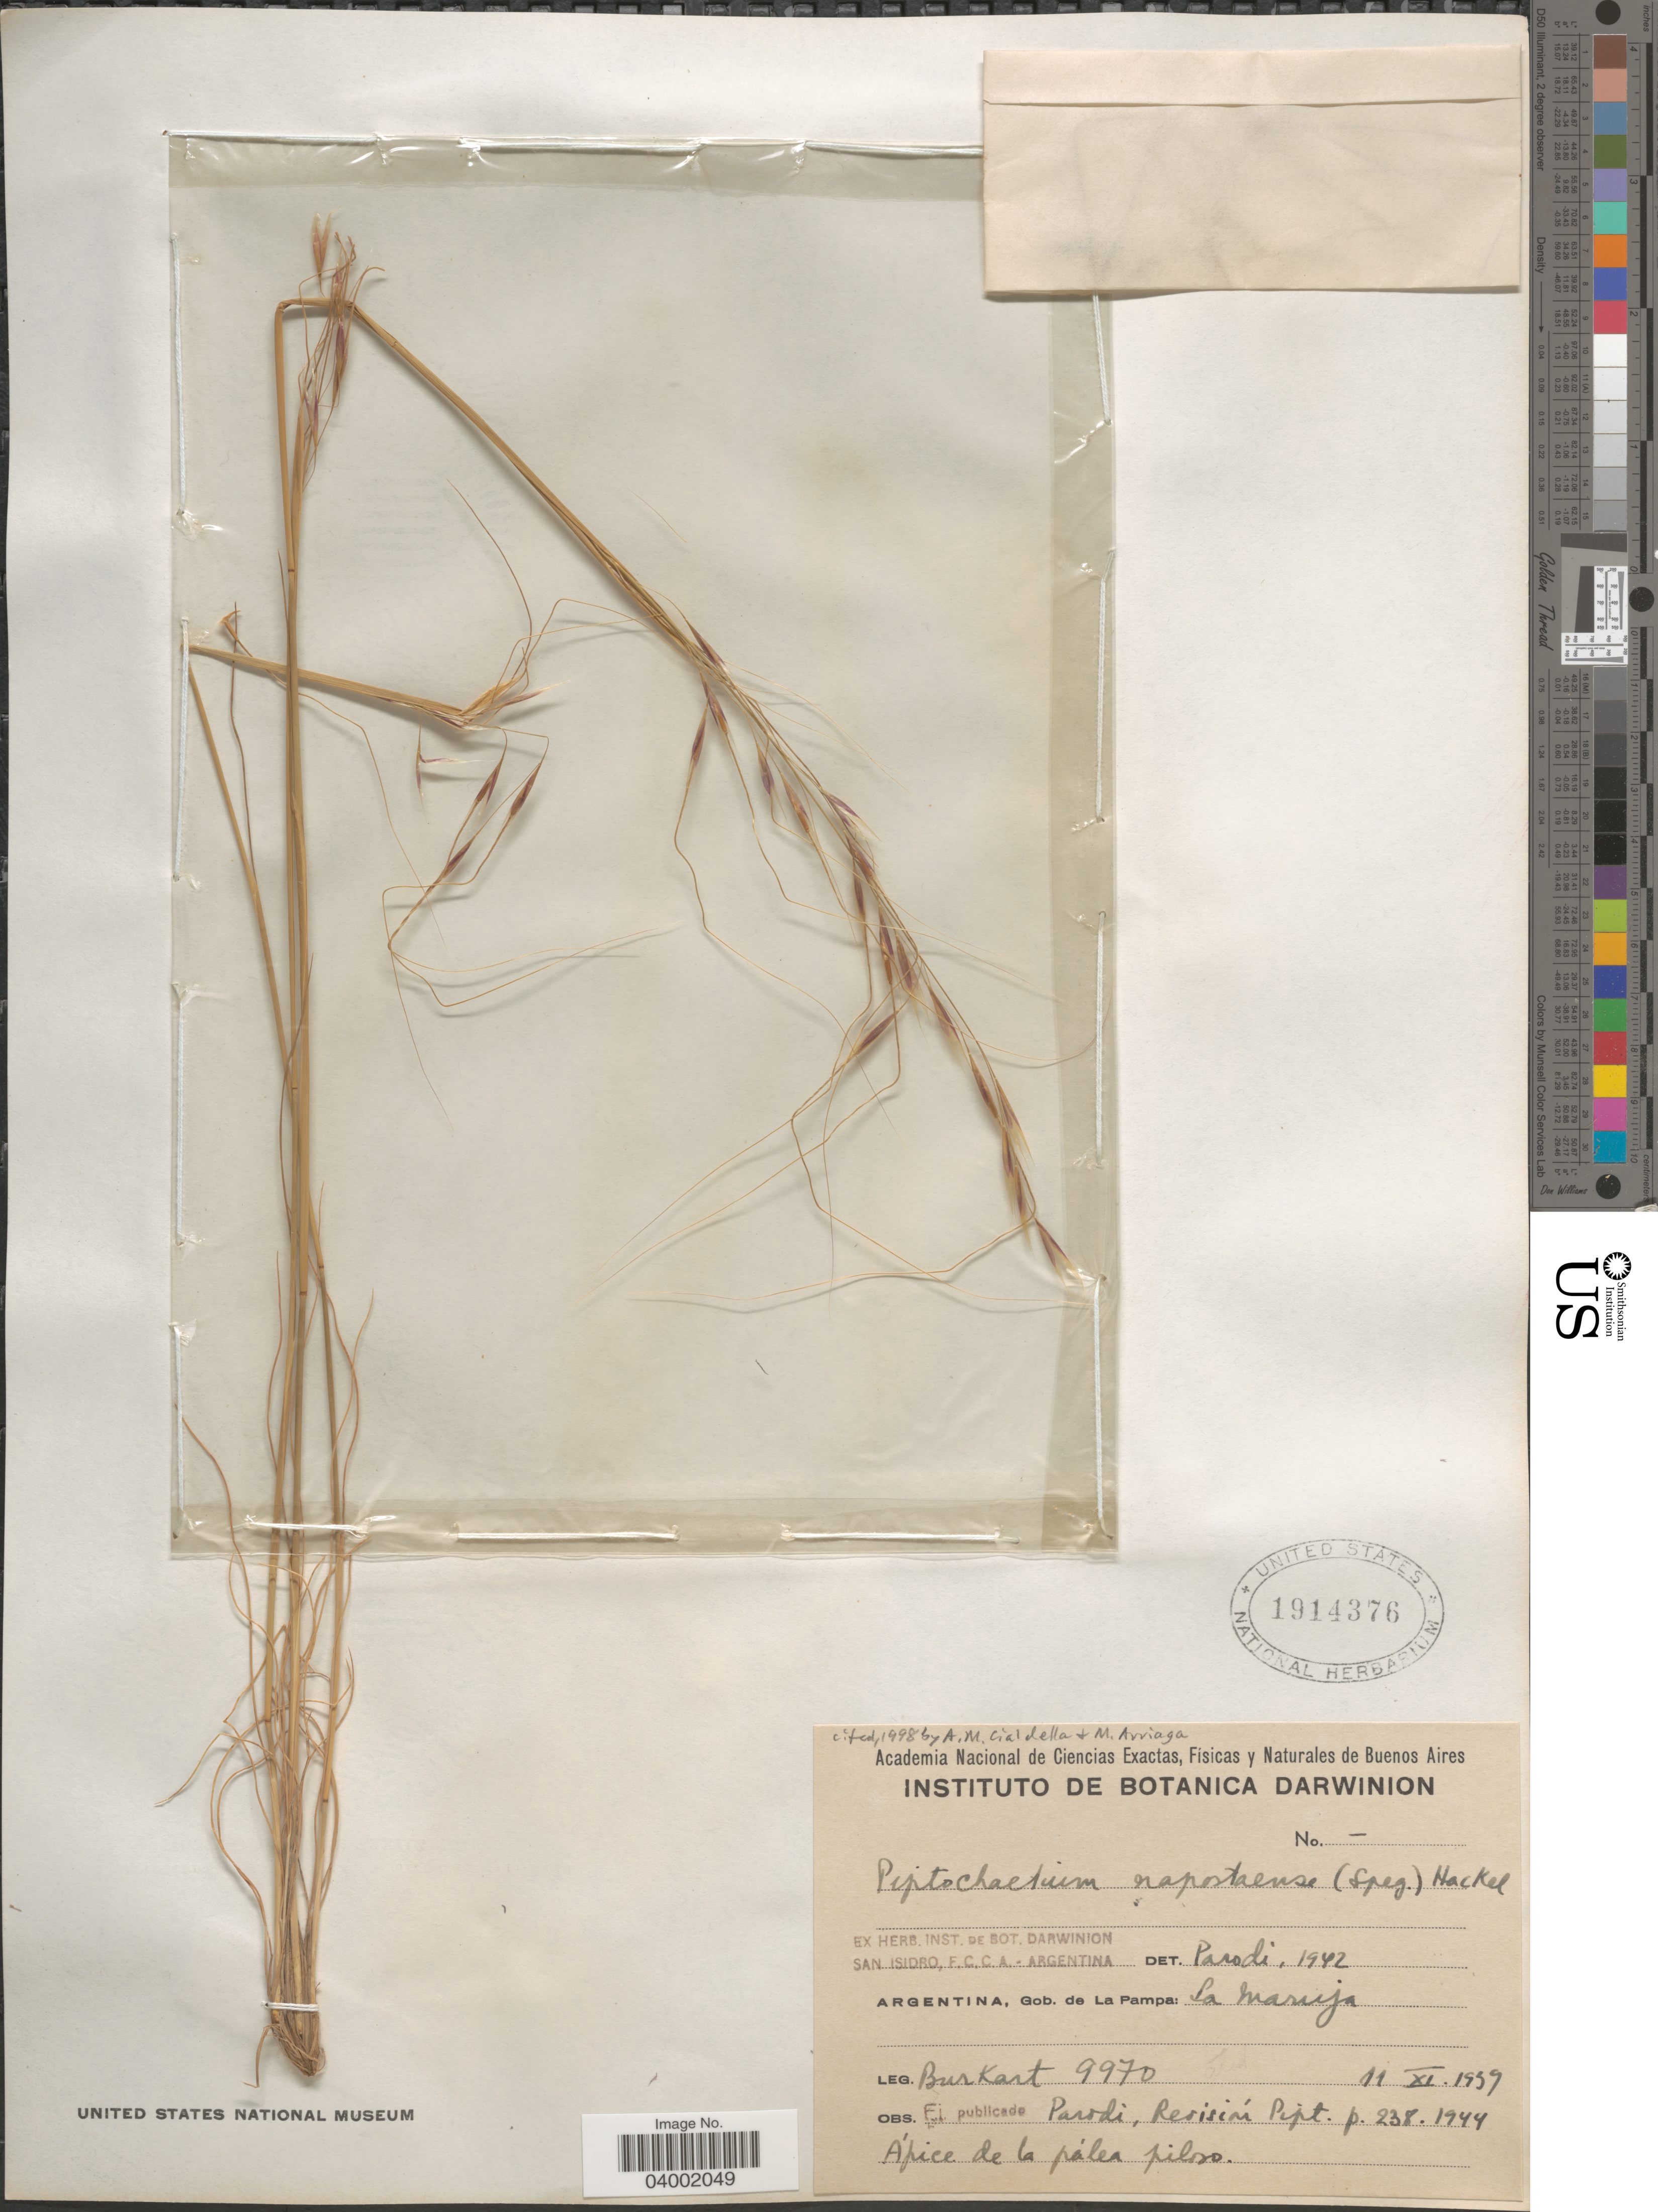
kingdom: Plantae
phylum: Tracheophyta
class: Liliopsida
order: Poales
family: Poaceae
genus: Piptochaetium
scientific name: Piptochaetium napostaense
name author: (Speg.) Hack.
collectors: -- Burkart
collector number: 9970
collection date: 1959-11-11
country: Argentina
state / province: La Pampa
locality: Gob. de La Pampa: La maruja.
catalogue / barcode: US 1914376